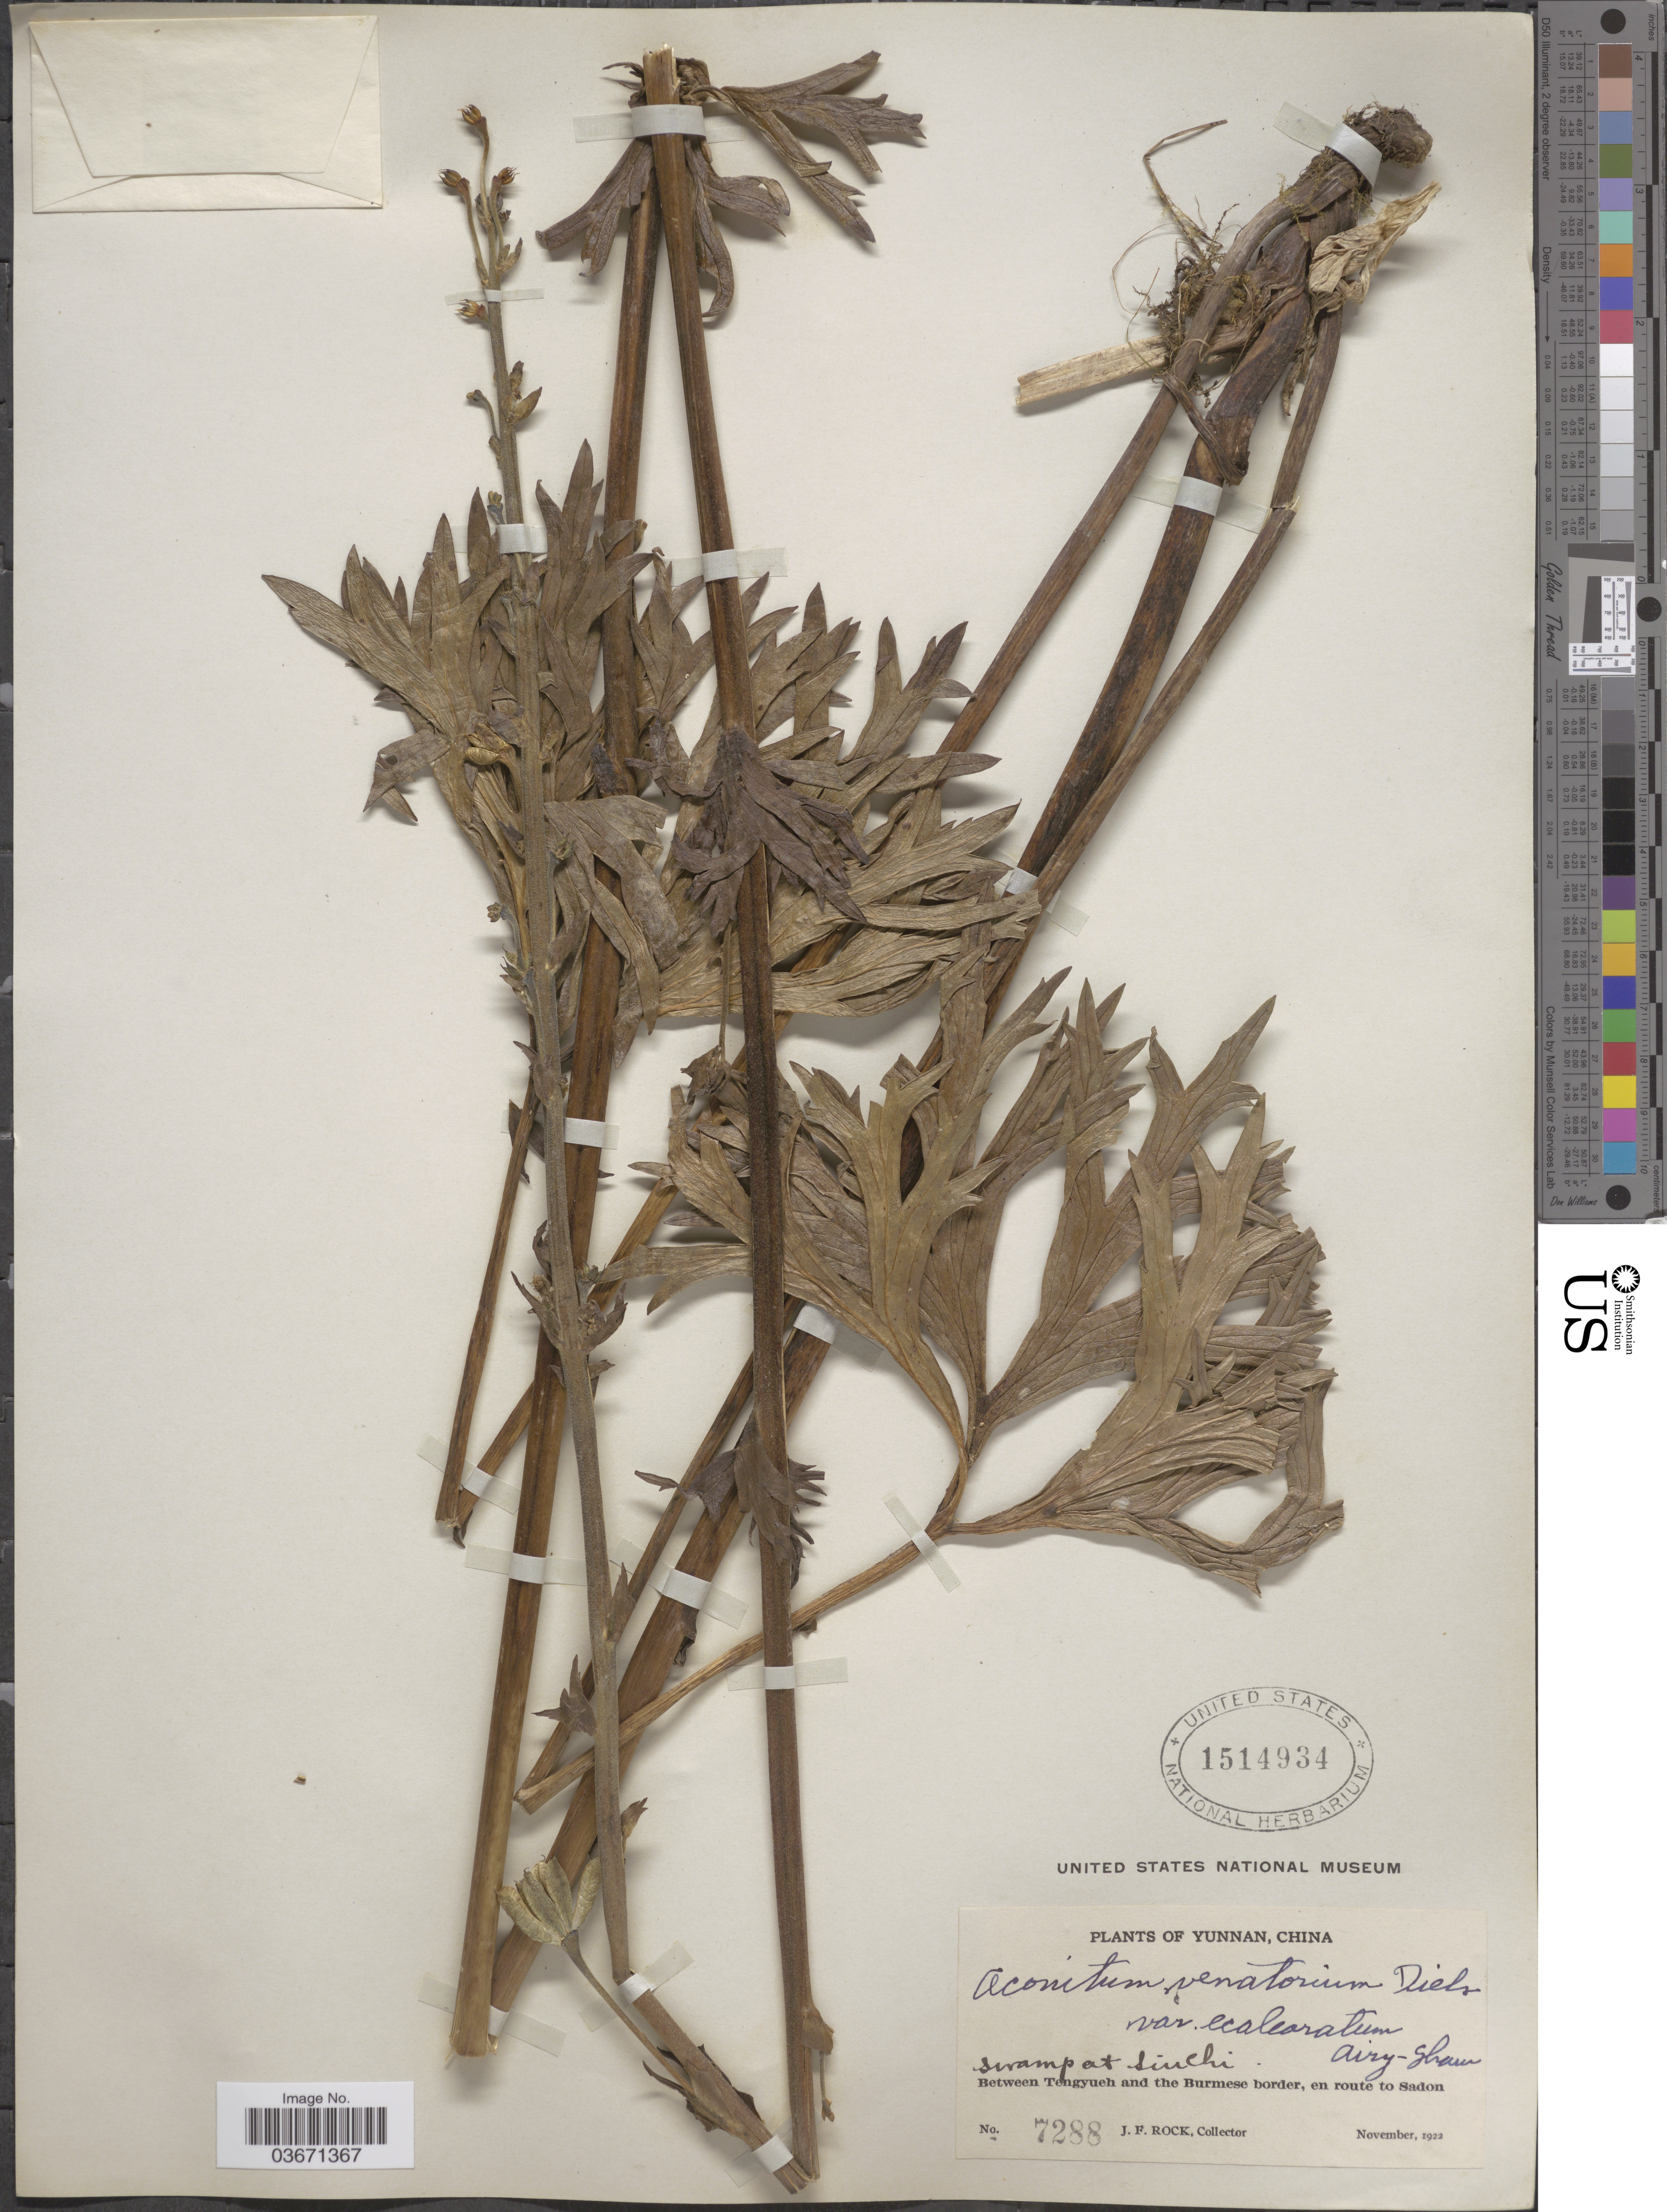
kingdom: Plantae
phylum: Tracheophyta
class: Magnoliopsida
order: Ranunculales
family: Ranunculaceae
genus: Aconitum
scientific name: Aconitum nagarum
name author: Stapf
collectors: J. Rock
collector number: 7288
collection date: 1922-11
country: China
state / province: Yunnan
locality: Between Tengyueh and the Burmese border, en route to Sadon. Swamp at Sinchi.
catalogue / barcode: US 1514934